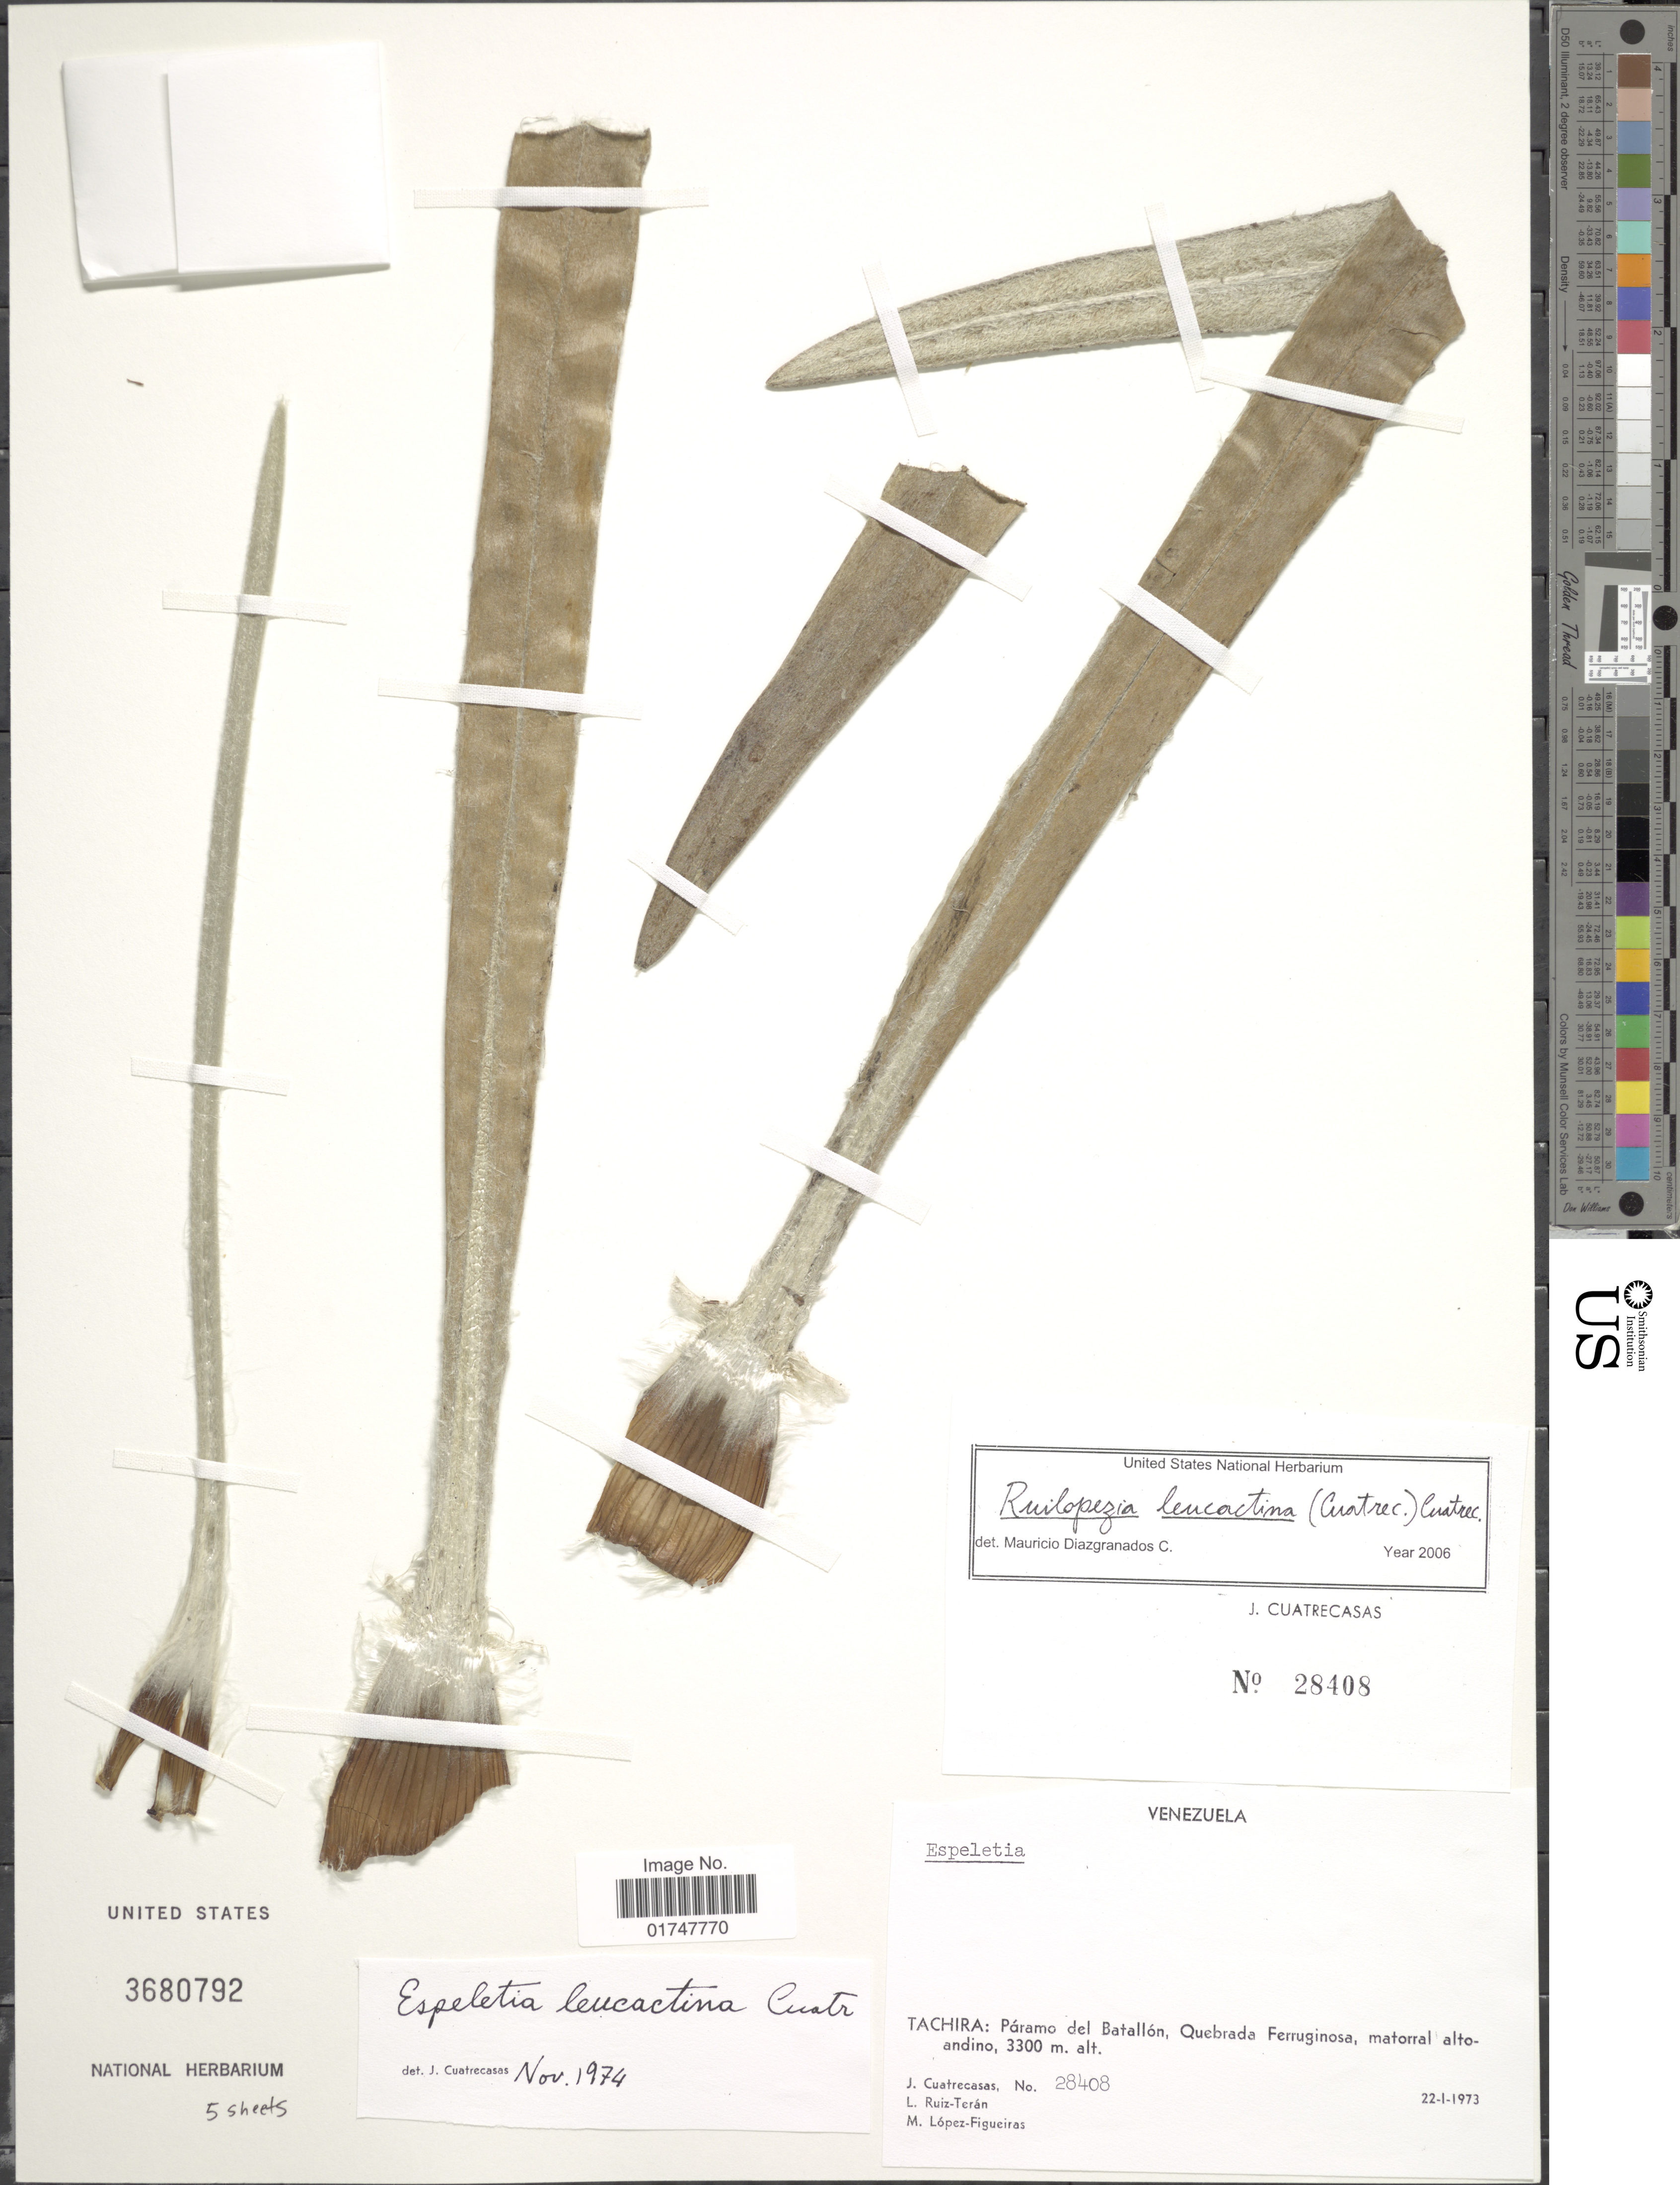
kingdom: Plantae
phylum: Tracheophyta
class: Magnoliopsida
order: Asterales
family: Asteraceae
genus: Ruilopezia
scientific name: Ruilopezia leucactina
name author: (Cuatrec.) Cuatrec.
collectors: J. Cuatrecasas, L. E. Ruíz-Terán & M. López Figueiras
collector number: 28408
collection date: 1973-01-22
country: Venezuela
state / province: Tachira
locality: Páramo del Batallón, Quebrada Ferruginosa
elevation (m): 3300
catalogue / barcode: US 3680792